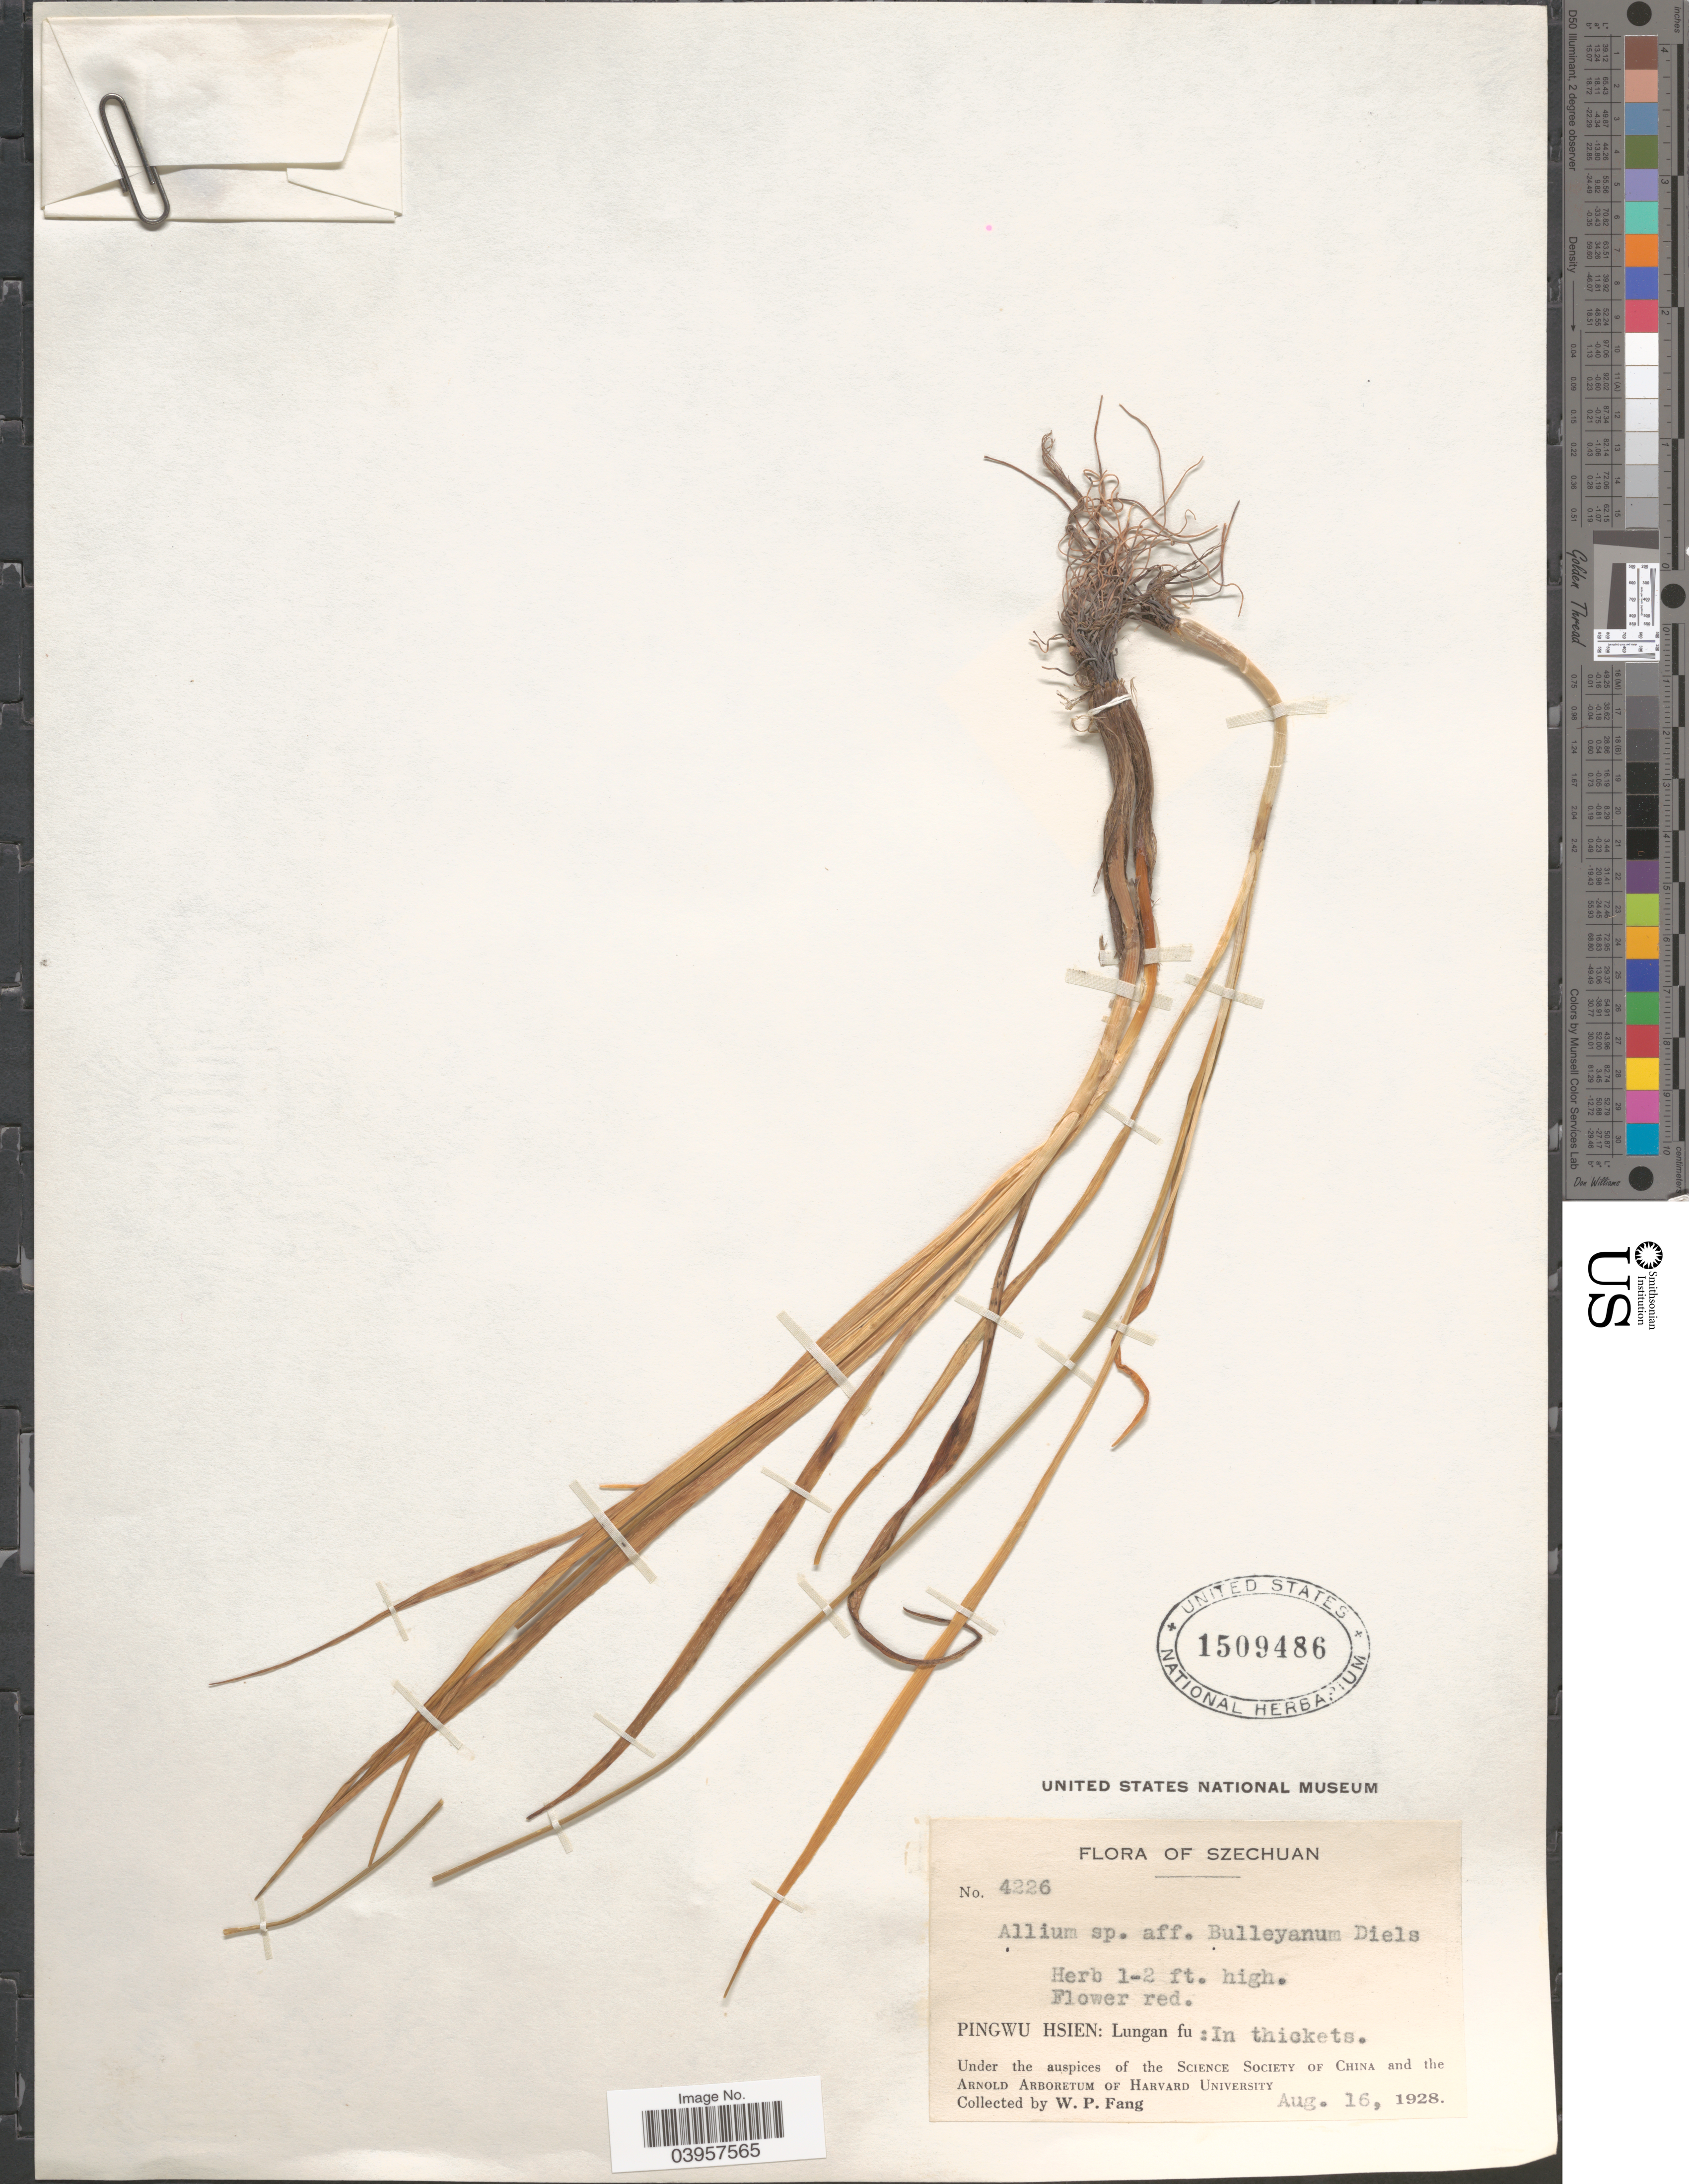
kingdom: Plantae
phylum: Tracheophyta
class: Liliopsida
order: Asparagales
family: Amaryllidaceae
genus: Allium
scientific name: Allium bulleyanum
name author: Diels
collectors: W. P. Fang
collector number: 4226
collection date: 1928-08-16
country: China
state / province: Sichuan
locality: Szechuan. Pingwu Hsien: Lungan fu: In thickets.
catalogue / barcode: US 1509486